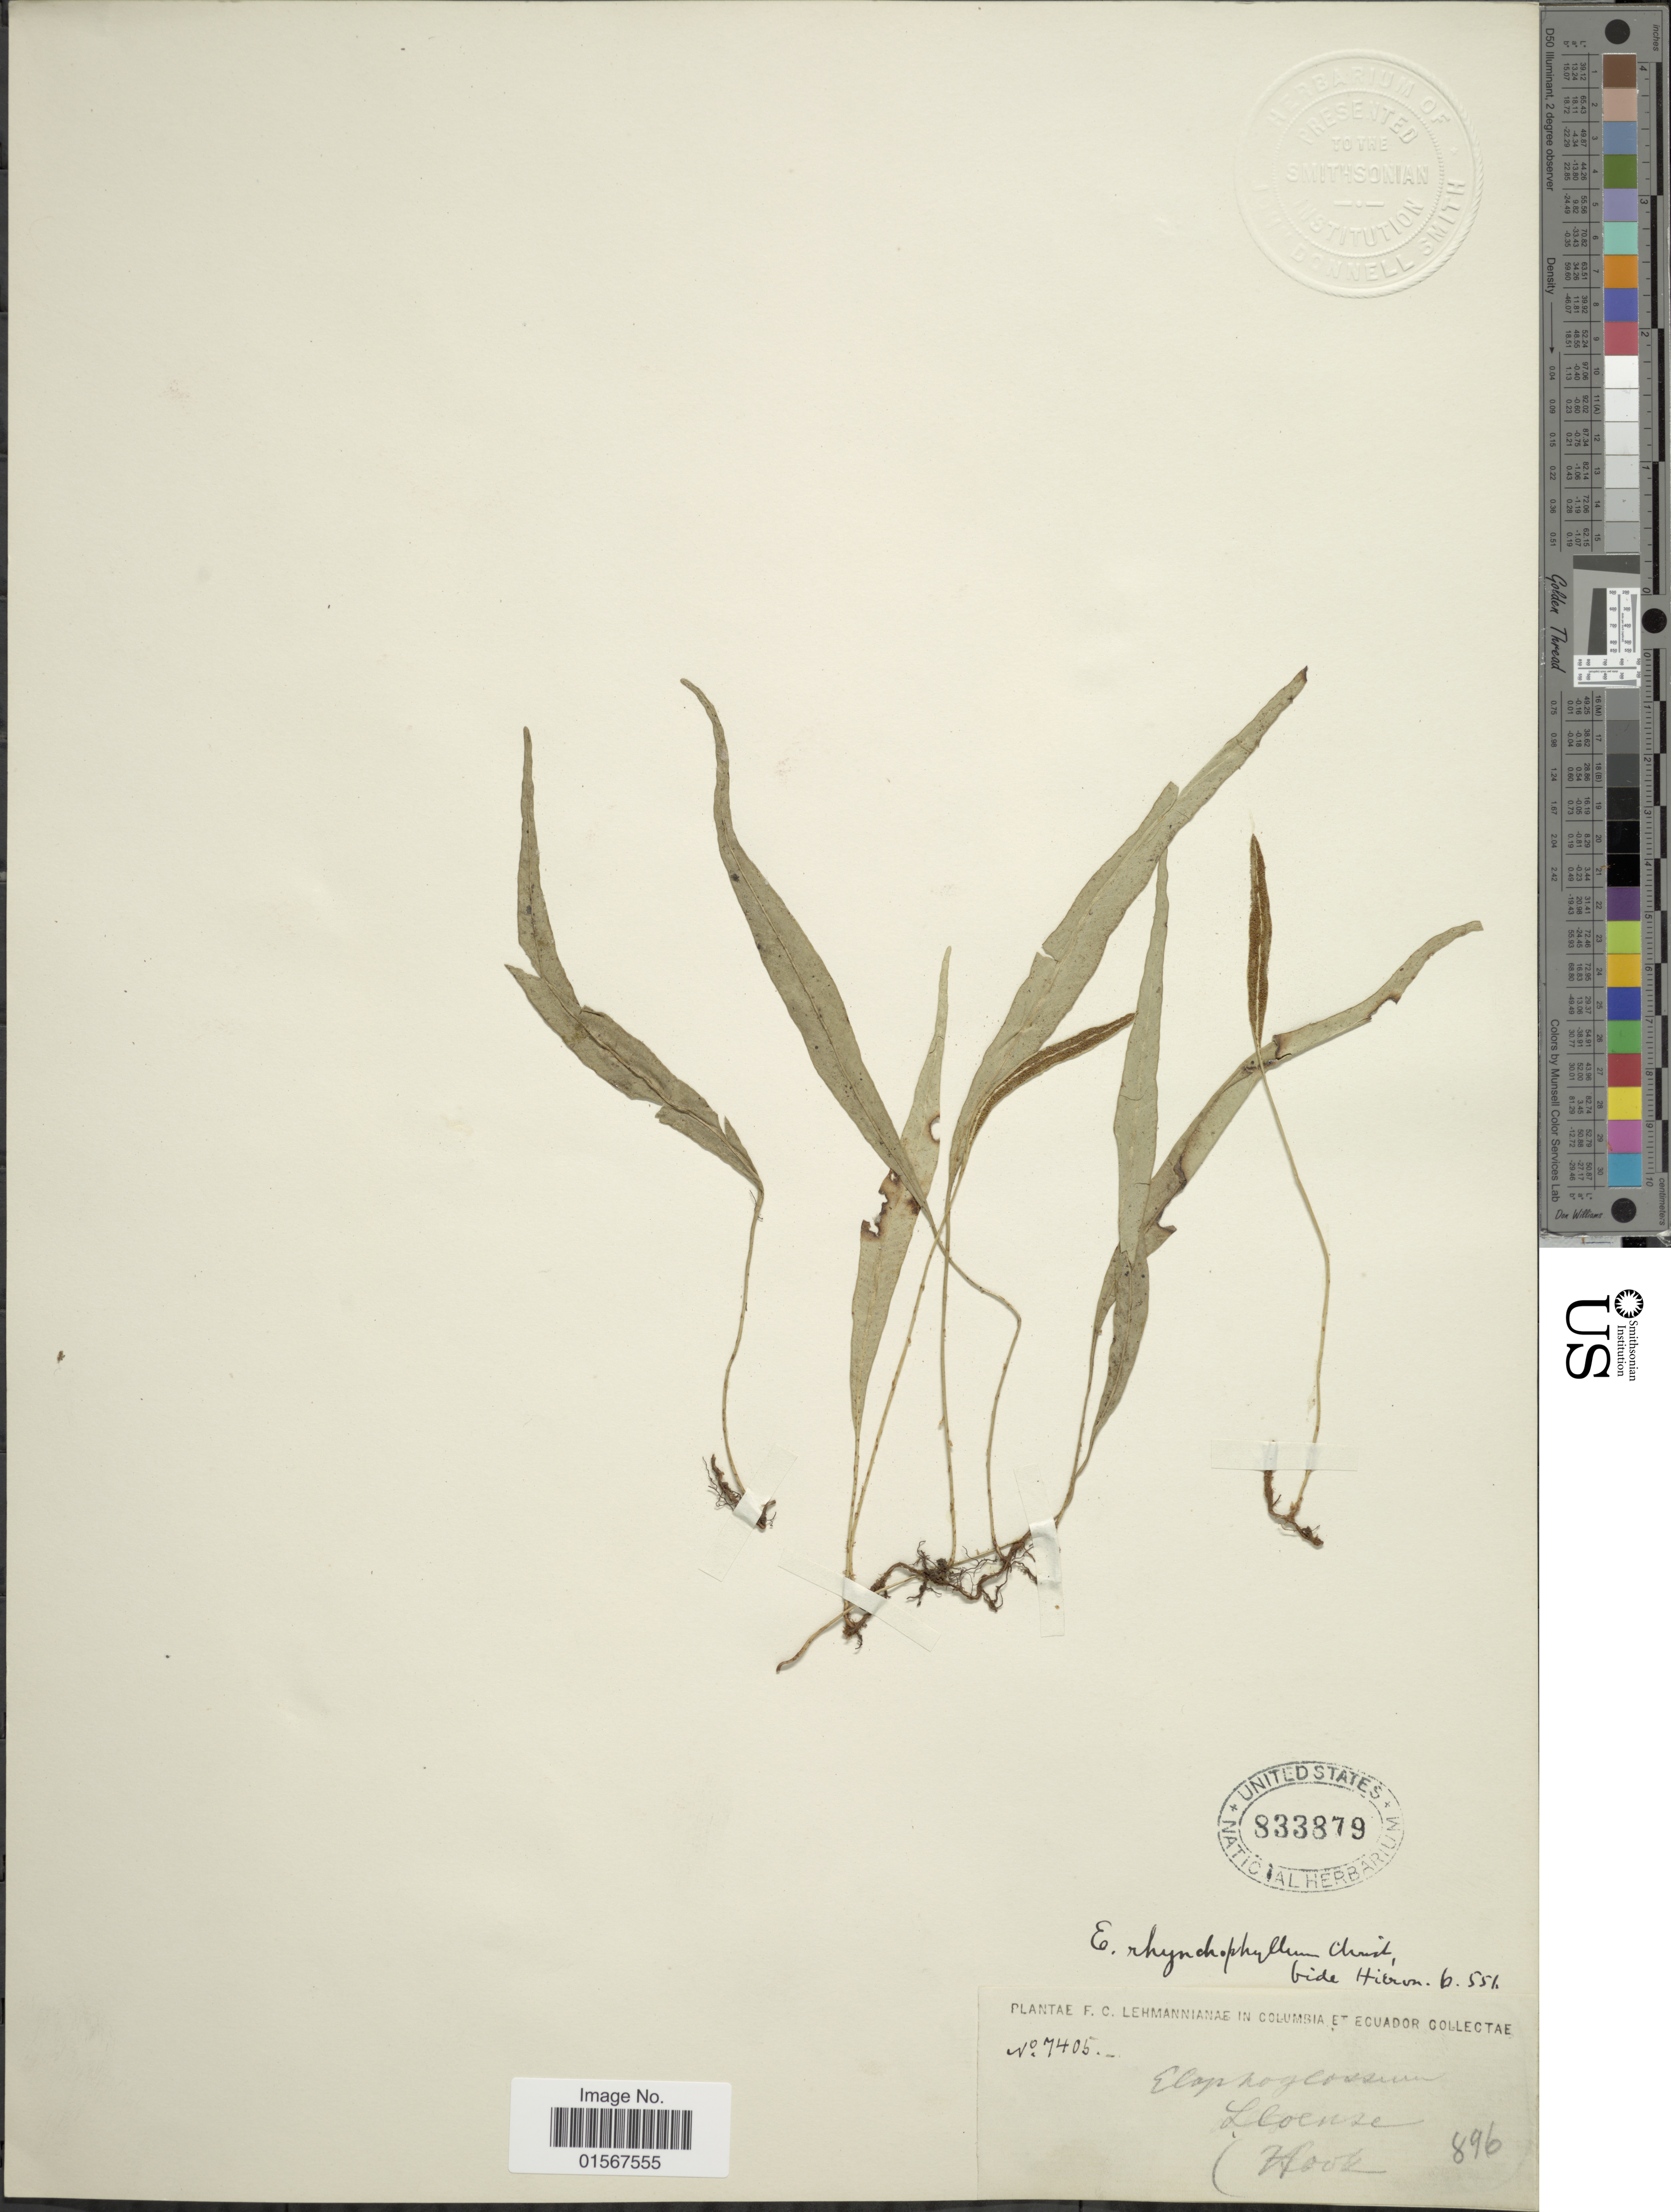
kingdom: Plantae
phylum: Tracheophyta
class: Polypodiopsida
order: Polypodiales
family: Dryopteridaceae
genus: Elaphoglossum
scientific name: Elaphoglossum iloense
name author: (Hook.) T. Moore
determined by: Vasco, A.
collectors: F. C. Lehmann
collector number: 7405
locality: Columbia et Ecuador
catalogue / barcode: US 833879